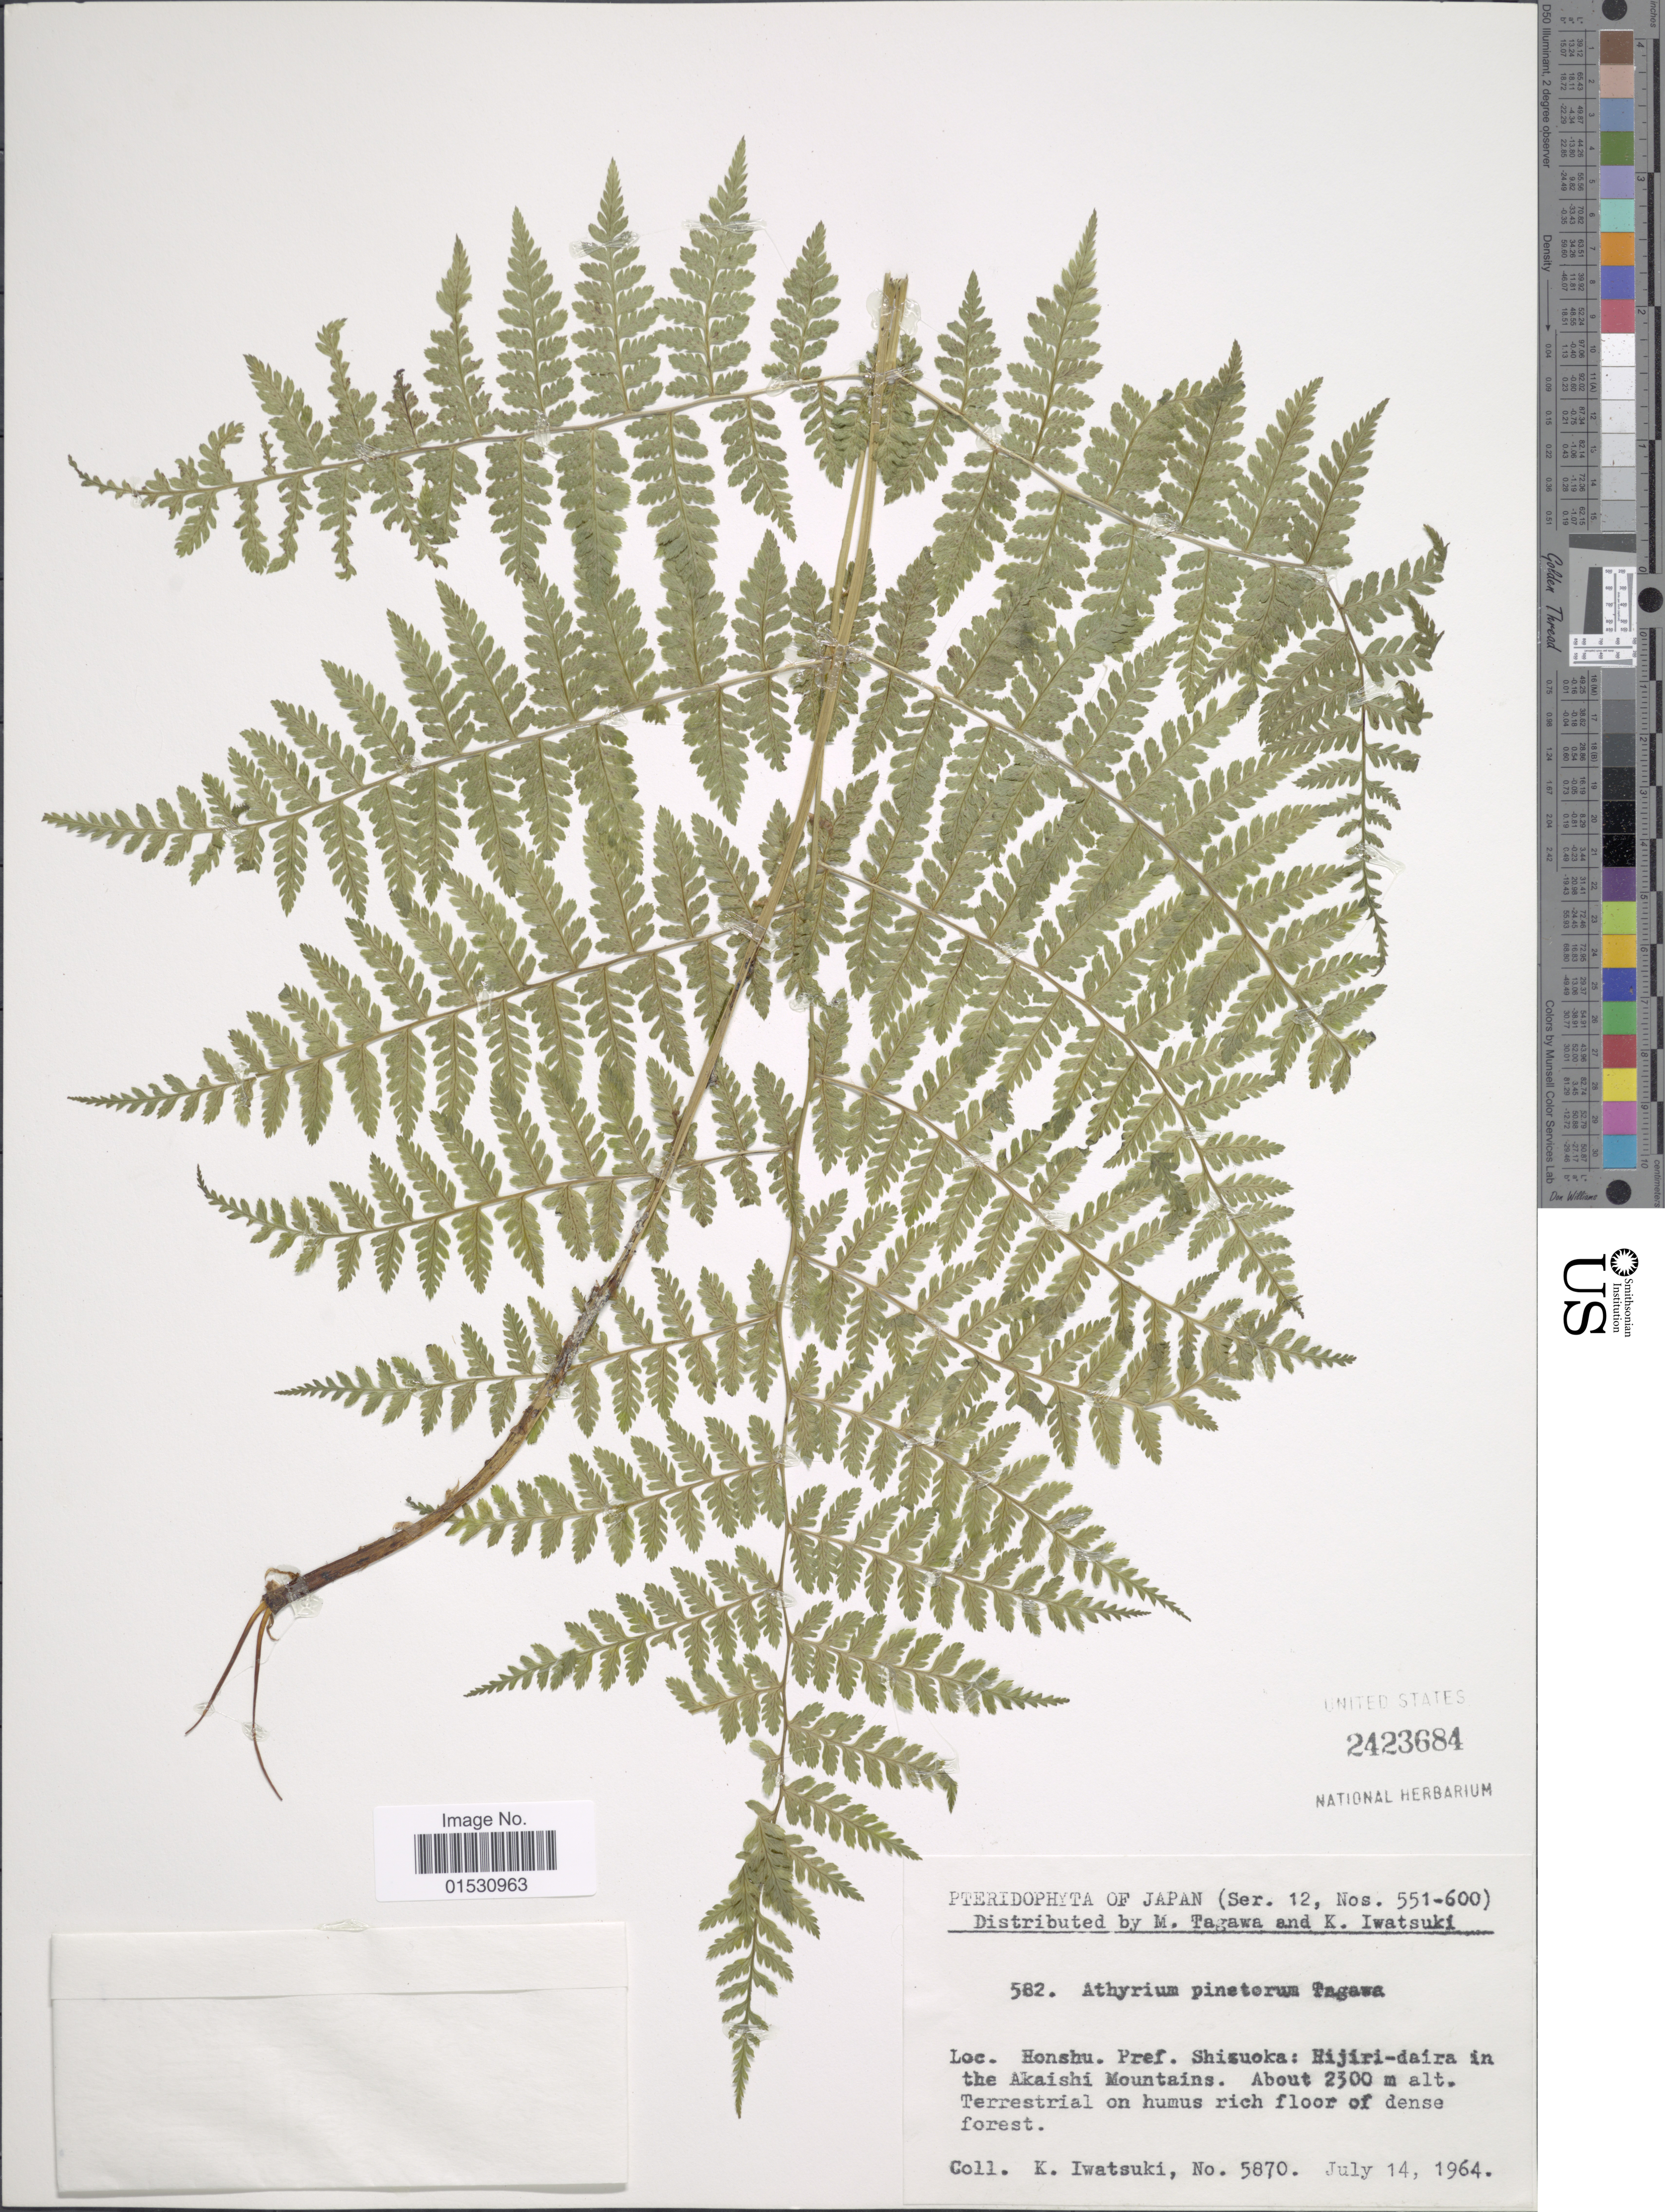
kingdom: Plantae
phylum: Tracheophyta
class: Polypodiopsida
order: Polypodiales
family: Athyriaceae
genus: Athyrium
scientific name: Athyrium pinetorum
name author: Tagawa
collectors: K. Iwatsuki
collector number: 5870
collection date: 1964-07-14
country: Japan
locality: Honshu. Pref. Shiguoka: Hijiri-daira in the Akaishi Mountains.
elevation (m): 2300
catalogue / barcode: US 2423684